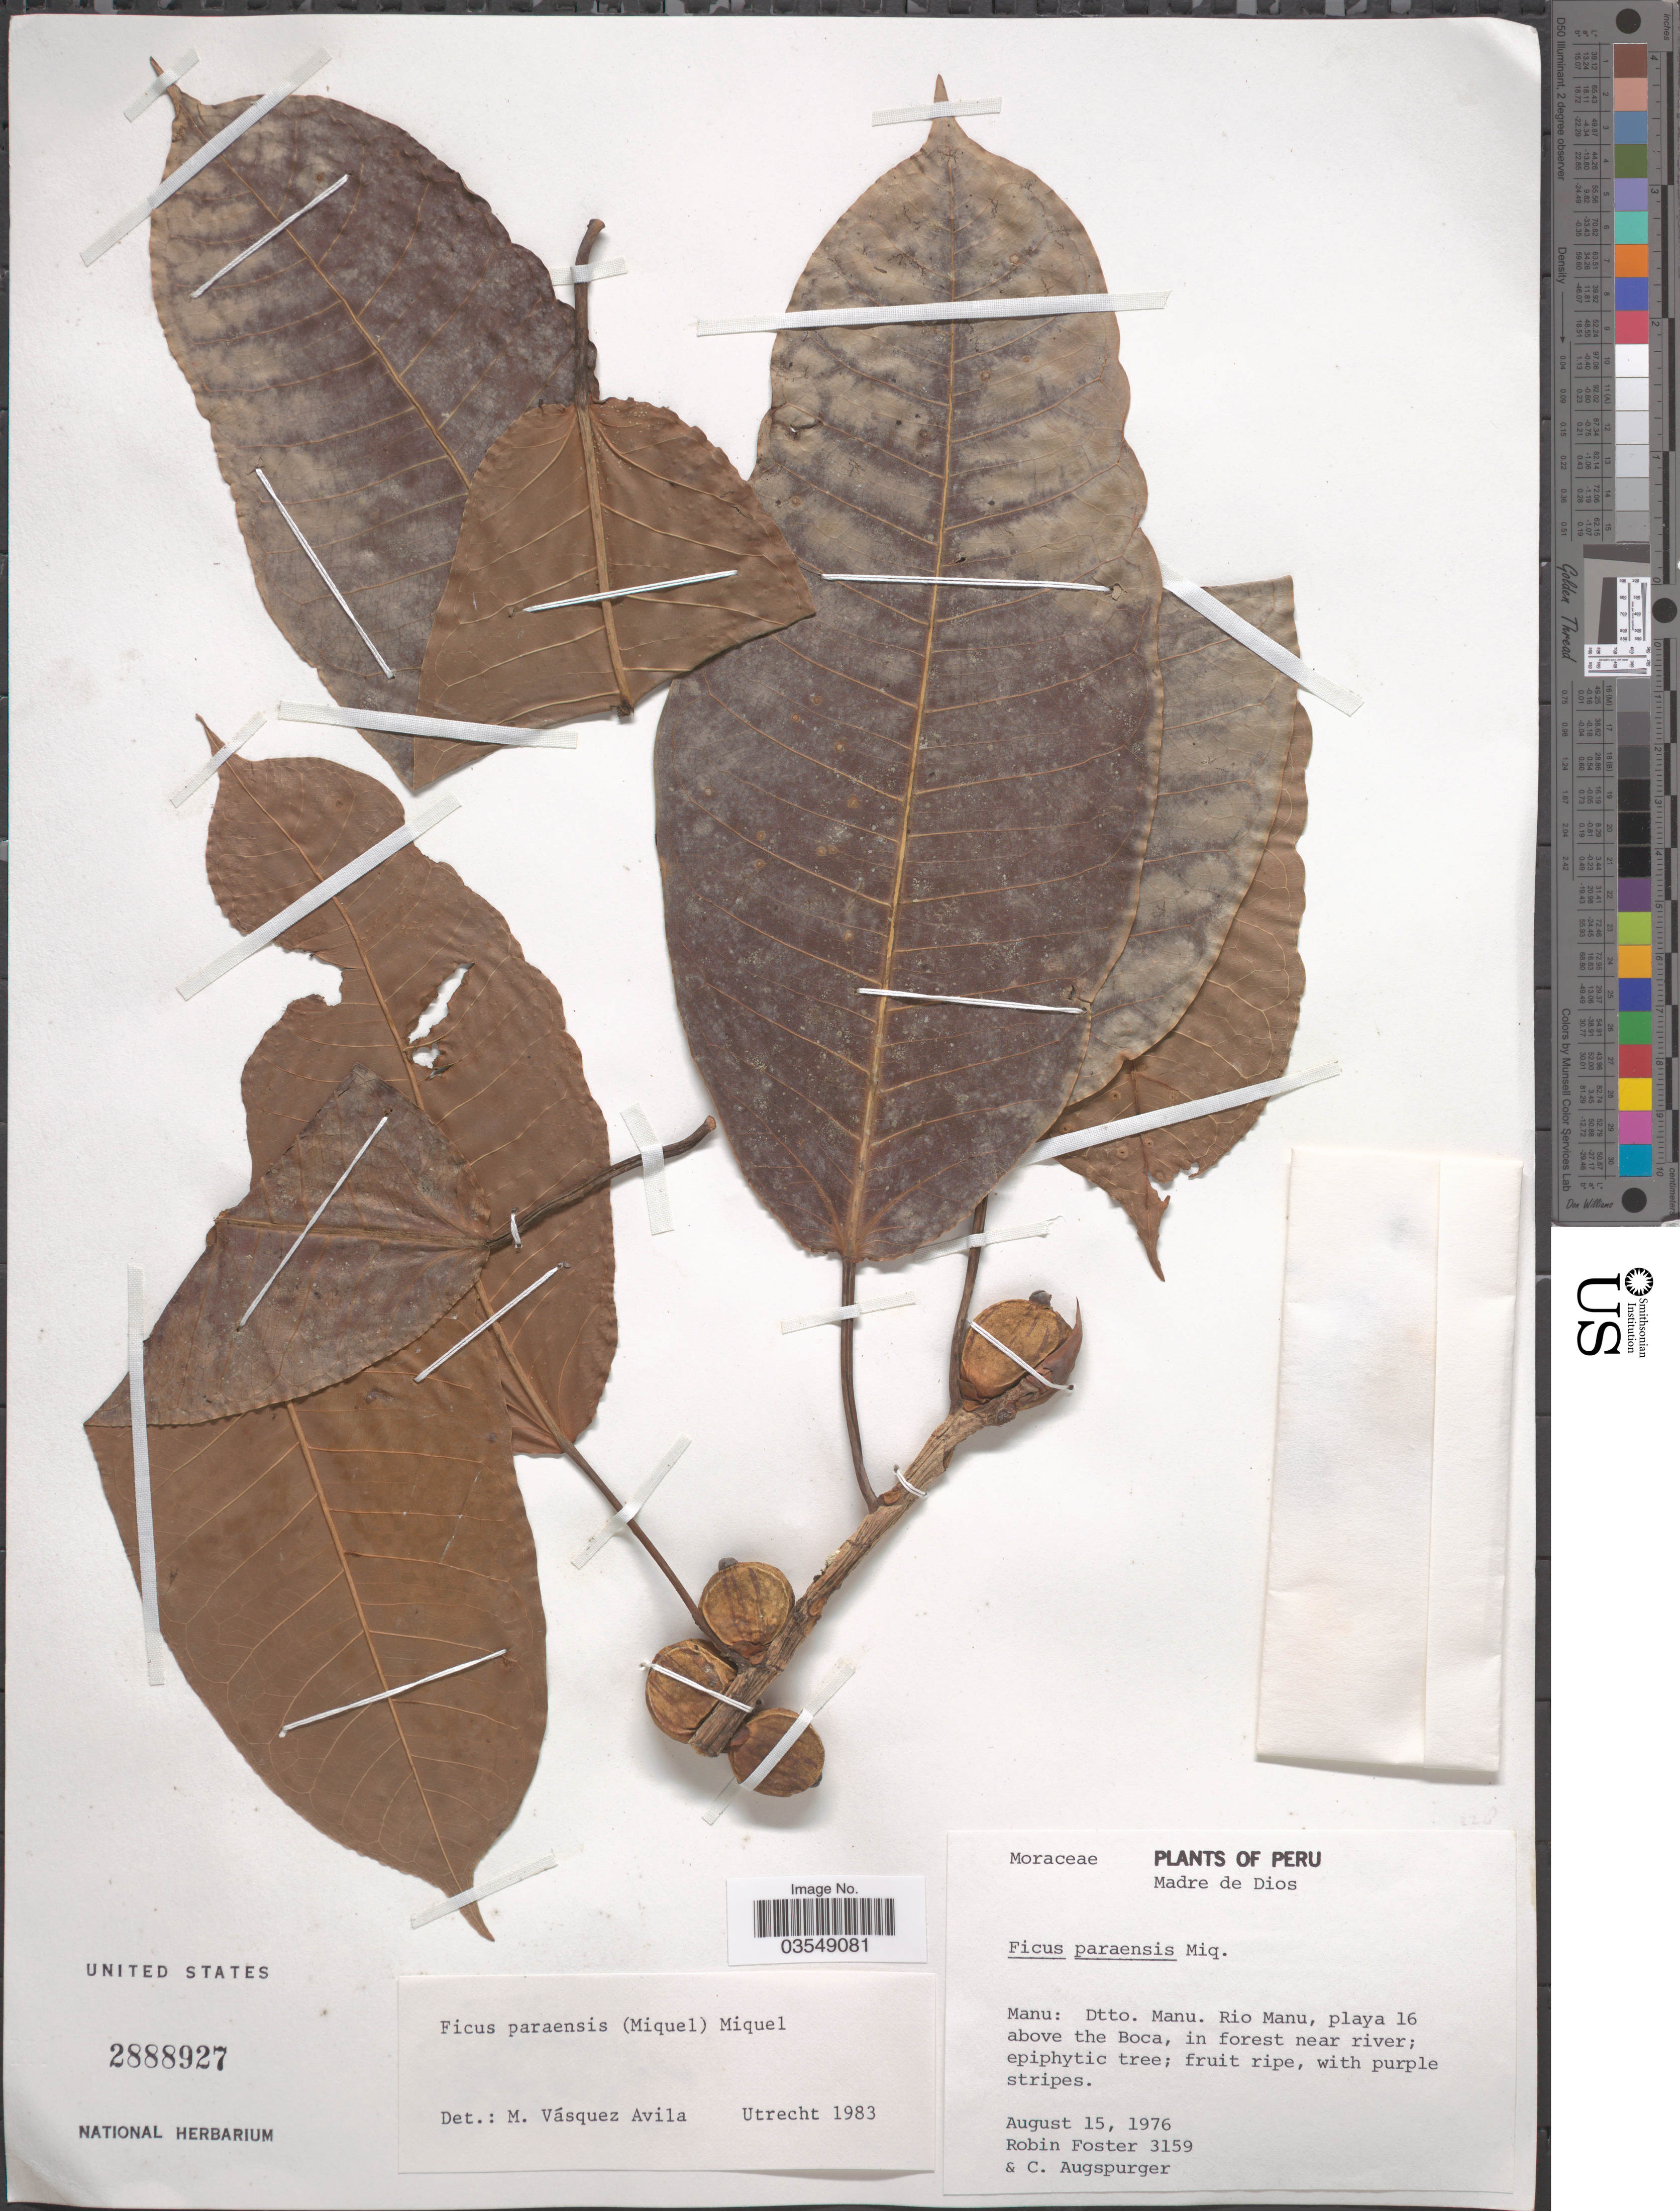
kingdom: Plantae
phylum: Tracheophyta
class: Magnoliopsida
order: Rosales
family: Moraceae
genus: Ficus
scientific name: Ficus paraensis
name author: (Miq.) Miq.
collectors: R. B. Foster & C. Augspurger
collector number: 3159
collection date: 1976-08-15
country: Peru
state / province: Madre de Dios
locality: Manu: Dtto. Manu. Rio Manu, playa 16 above the Boca, in forest near river.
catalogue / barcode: US 2888927